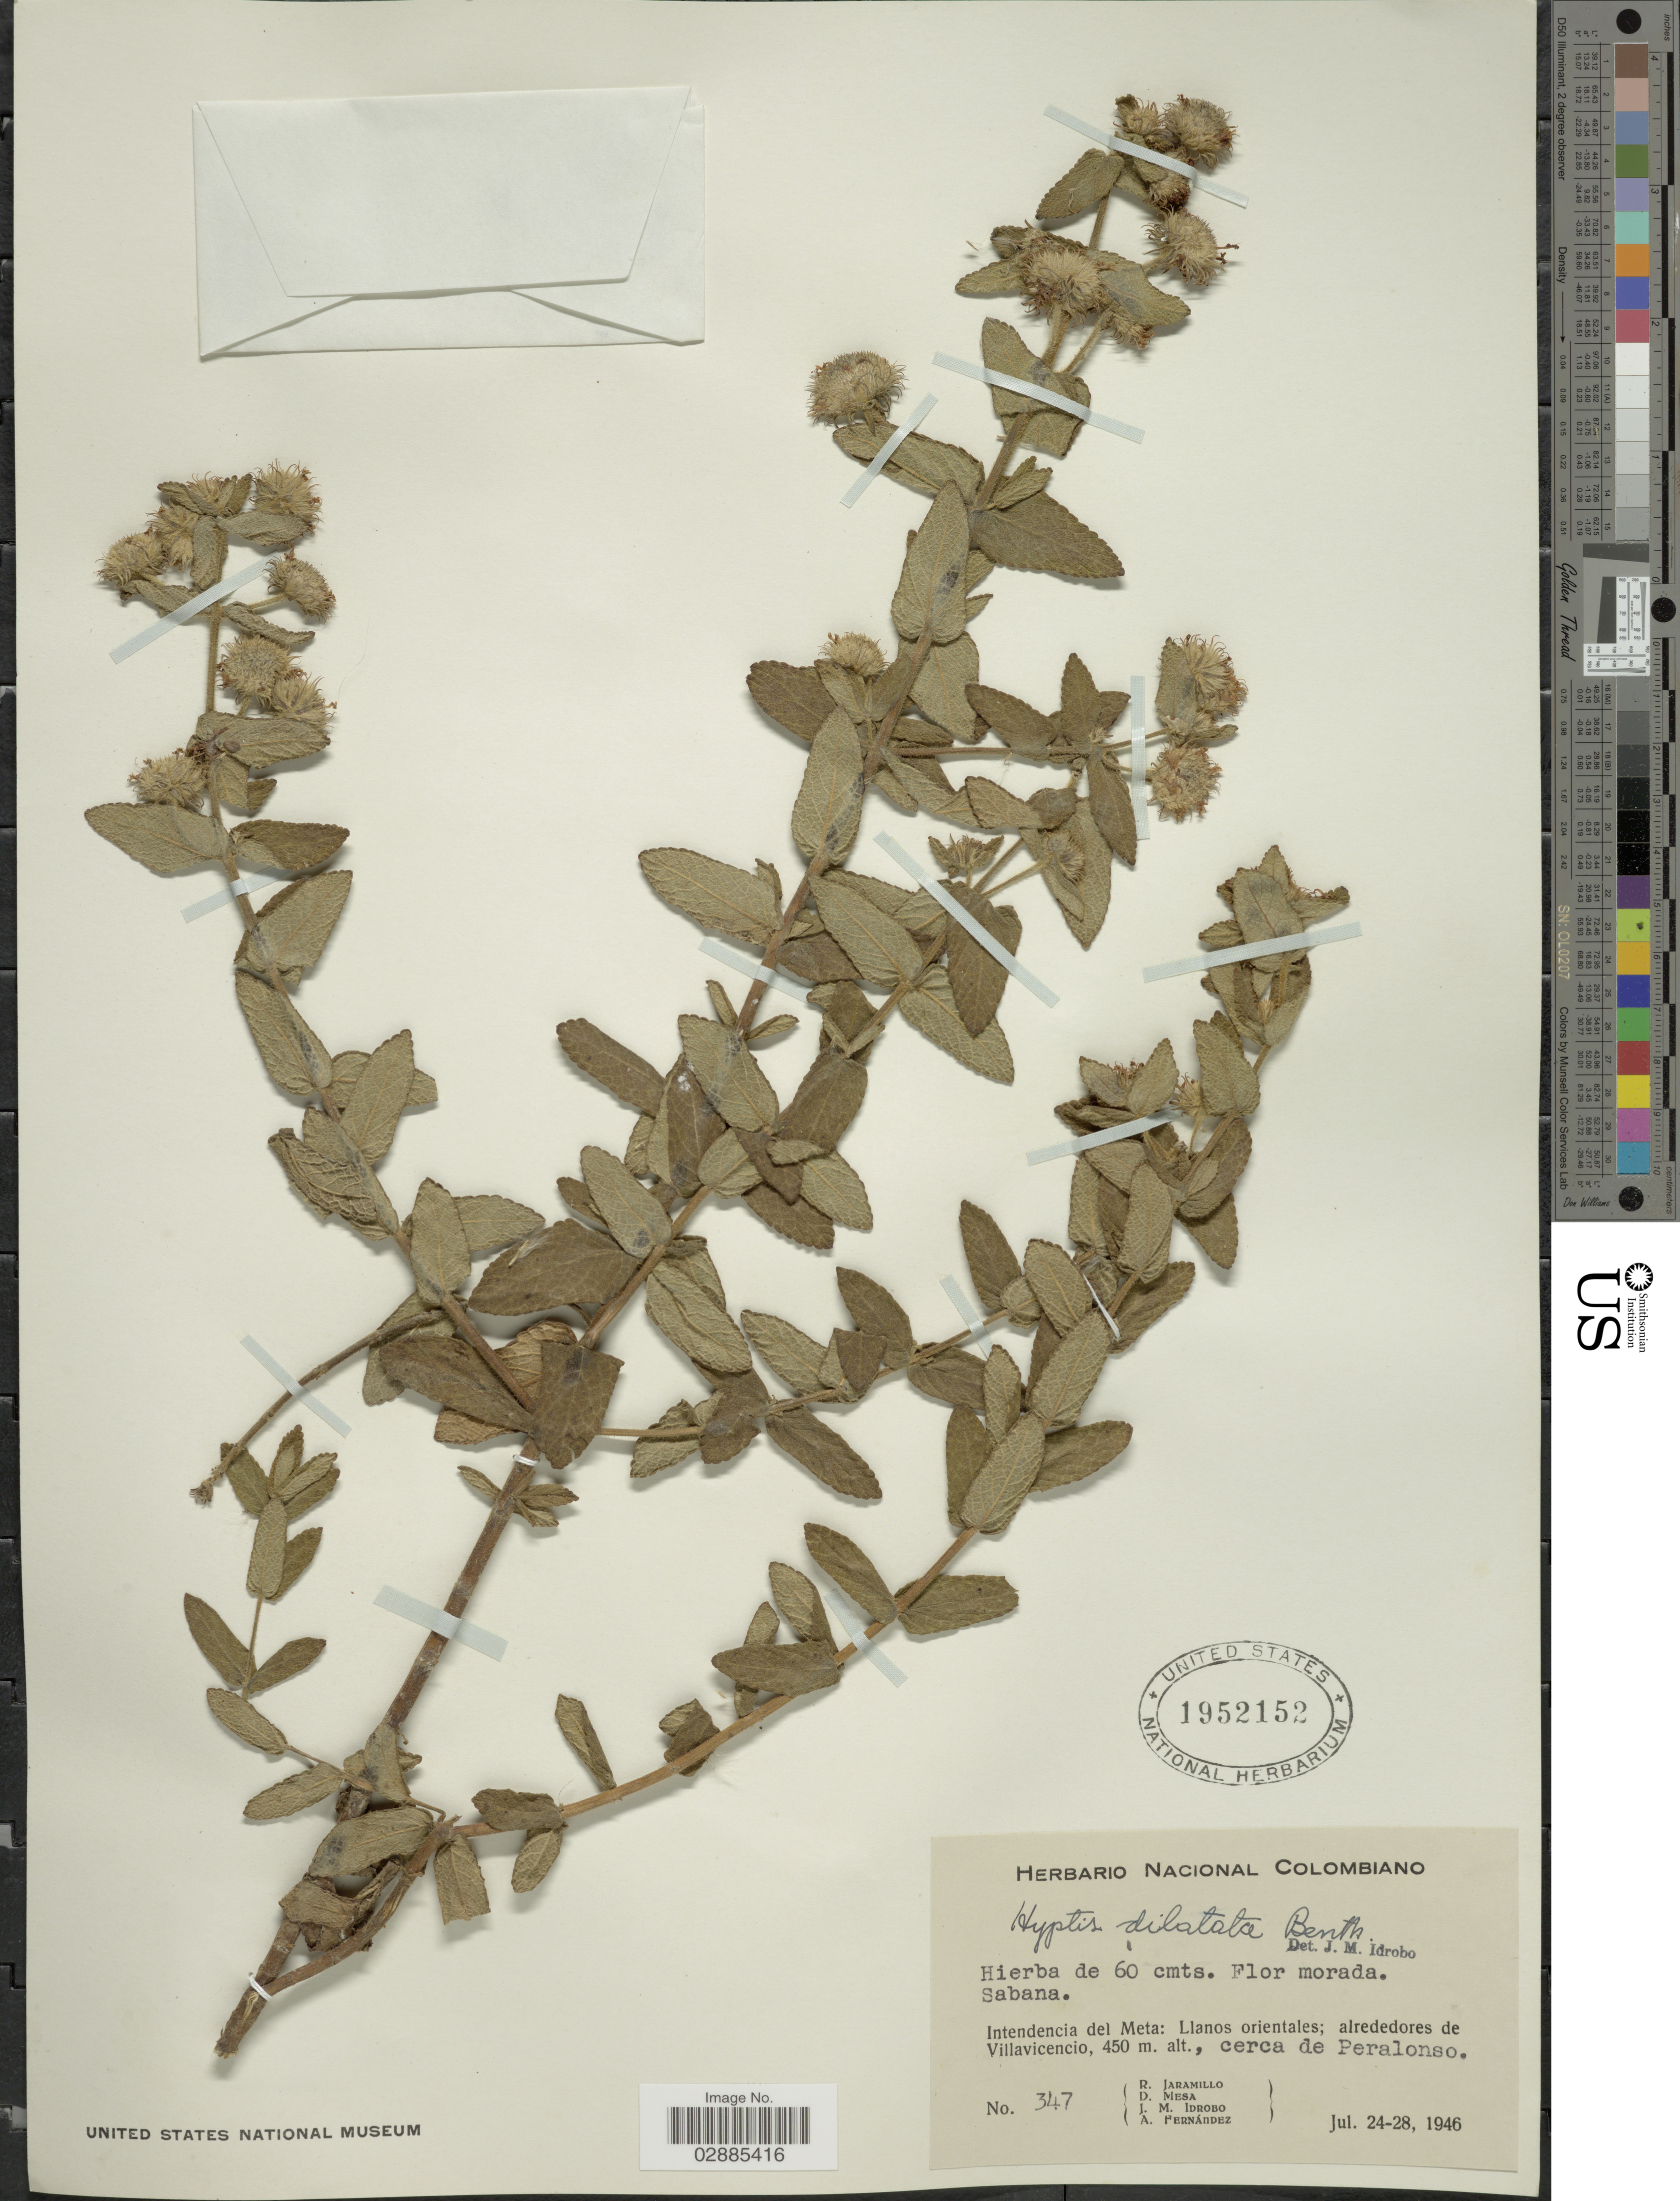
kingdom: Plantae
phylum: Tracheophyta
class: Magnoliopsida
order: Lamiales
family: Lamiaceae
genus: Hyptis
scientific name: Hyptis dilatata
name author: Benth.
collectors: R. Jaramillo, D. Mesa, J. M. Idrobo & A. Fernández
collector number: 347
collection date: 1946-07-24/1946-07-28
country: Colombia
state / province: Meta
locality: Intendencia del Meta: Llanos orientales; alrededores de Villavicencio, cerca de Peralonso.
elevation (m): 450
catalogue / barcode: US 1952152